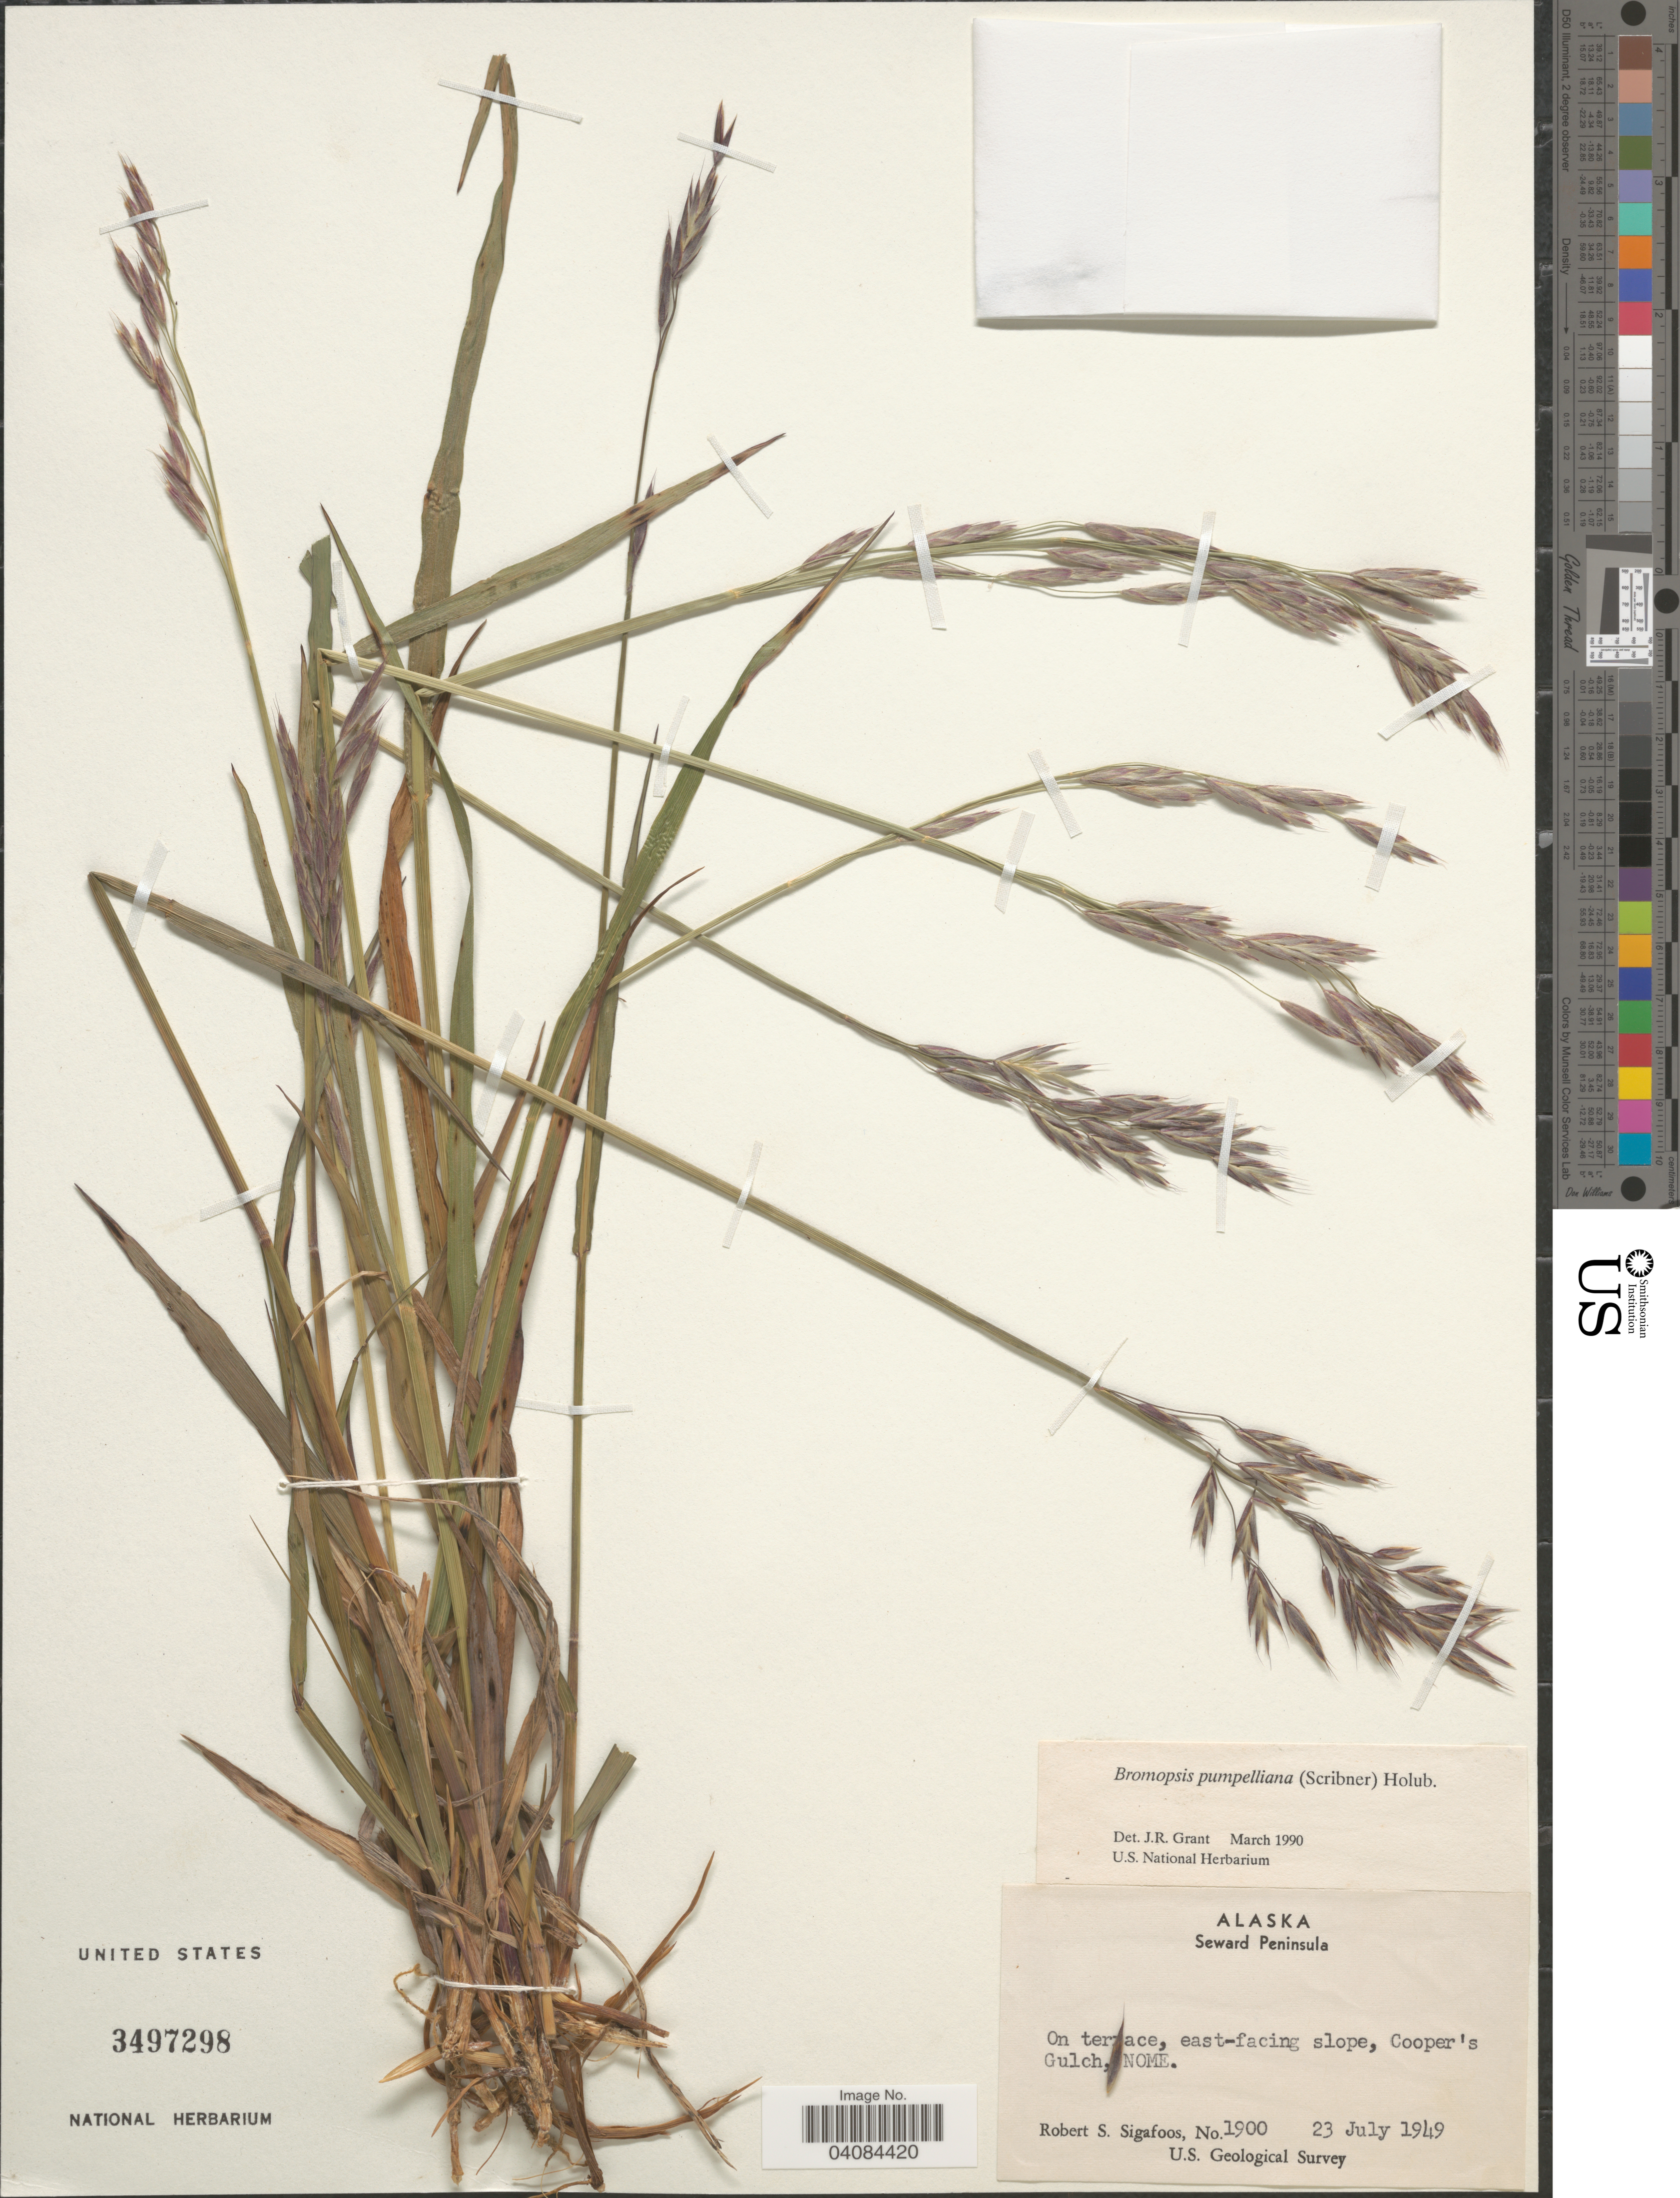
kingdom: Plantae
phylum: Tracheophyta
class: Liliopsida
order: Poales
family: Poaceae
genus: Bromus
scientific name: Bromus pumpellianus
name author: Scribn.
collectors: R. Sigafoos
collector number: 1900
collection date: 1949-07-23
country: United States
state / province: Alaska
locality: Seward Peninsula. On terrace, east-facing slope, Cooper's Gulch, Nome. U.S. Geological Survey.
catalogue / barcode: US 3497298